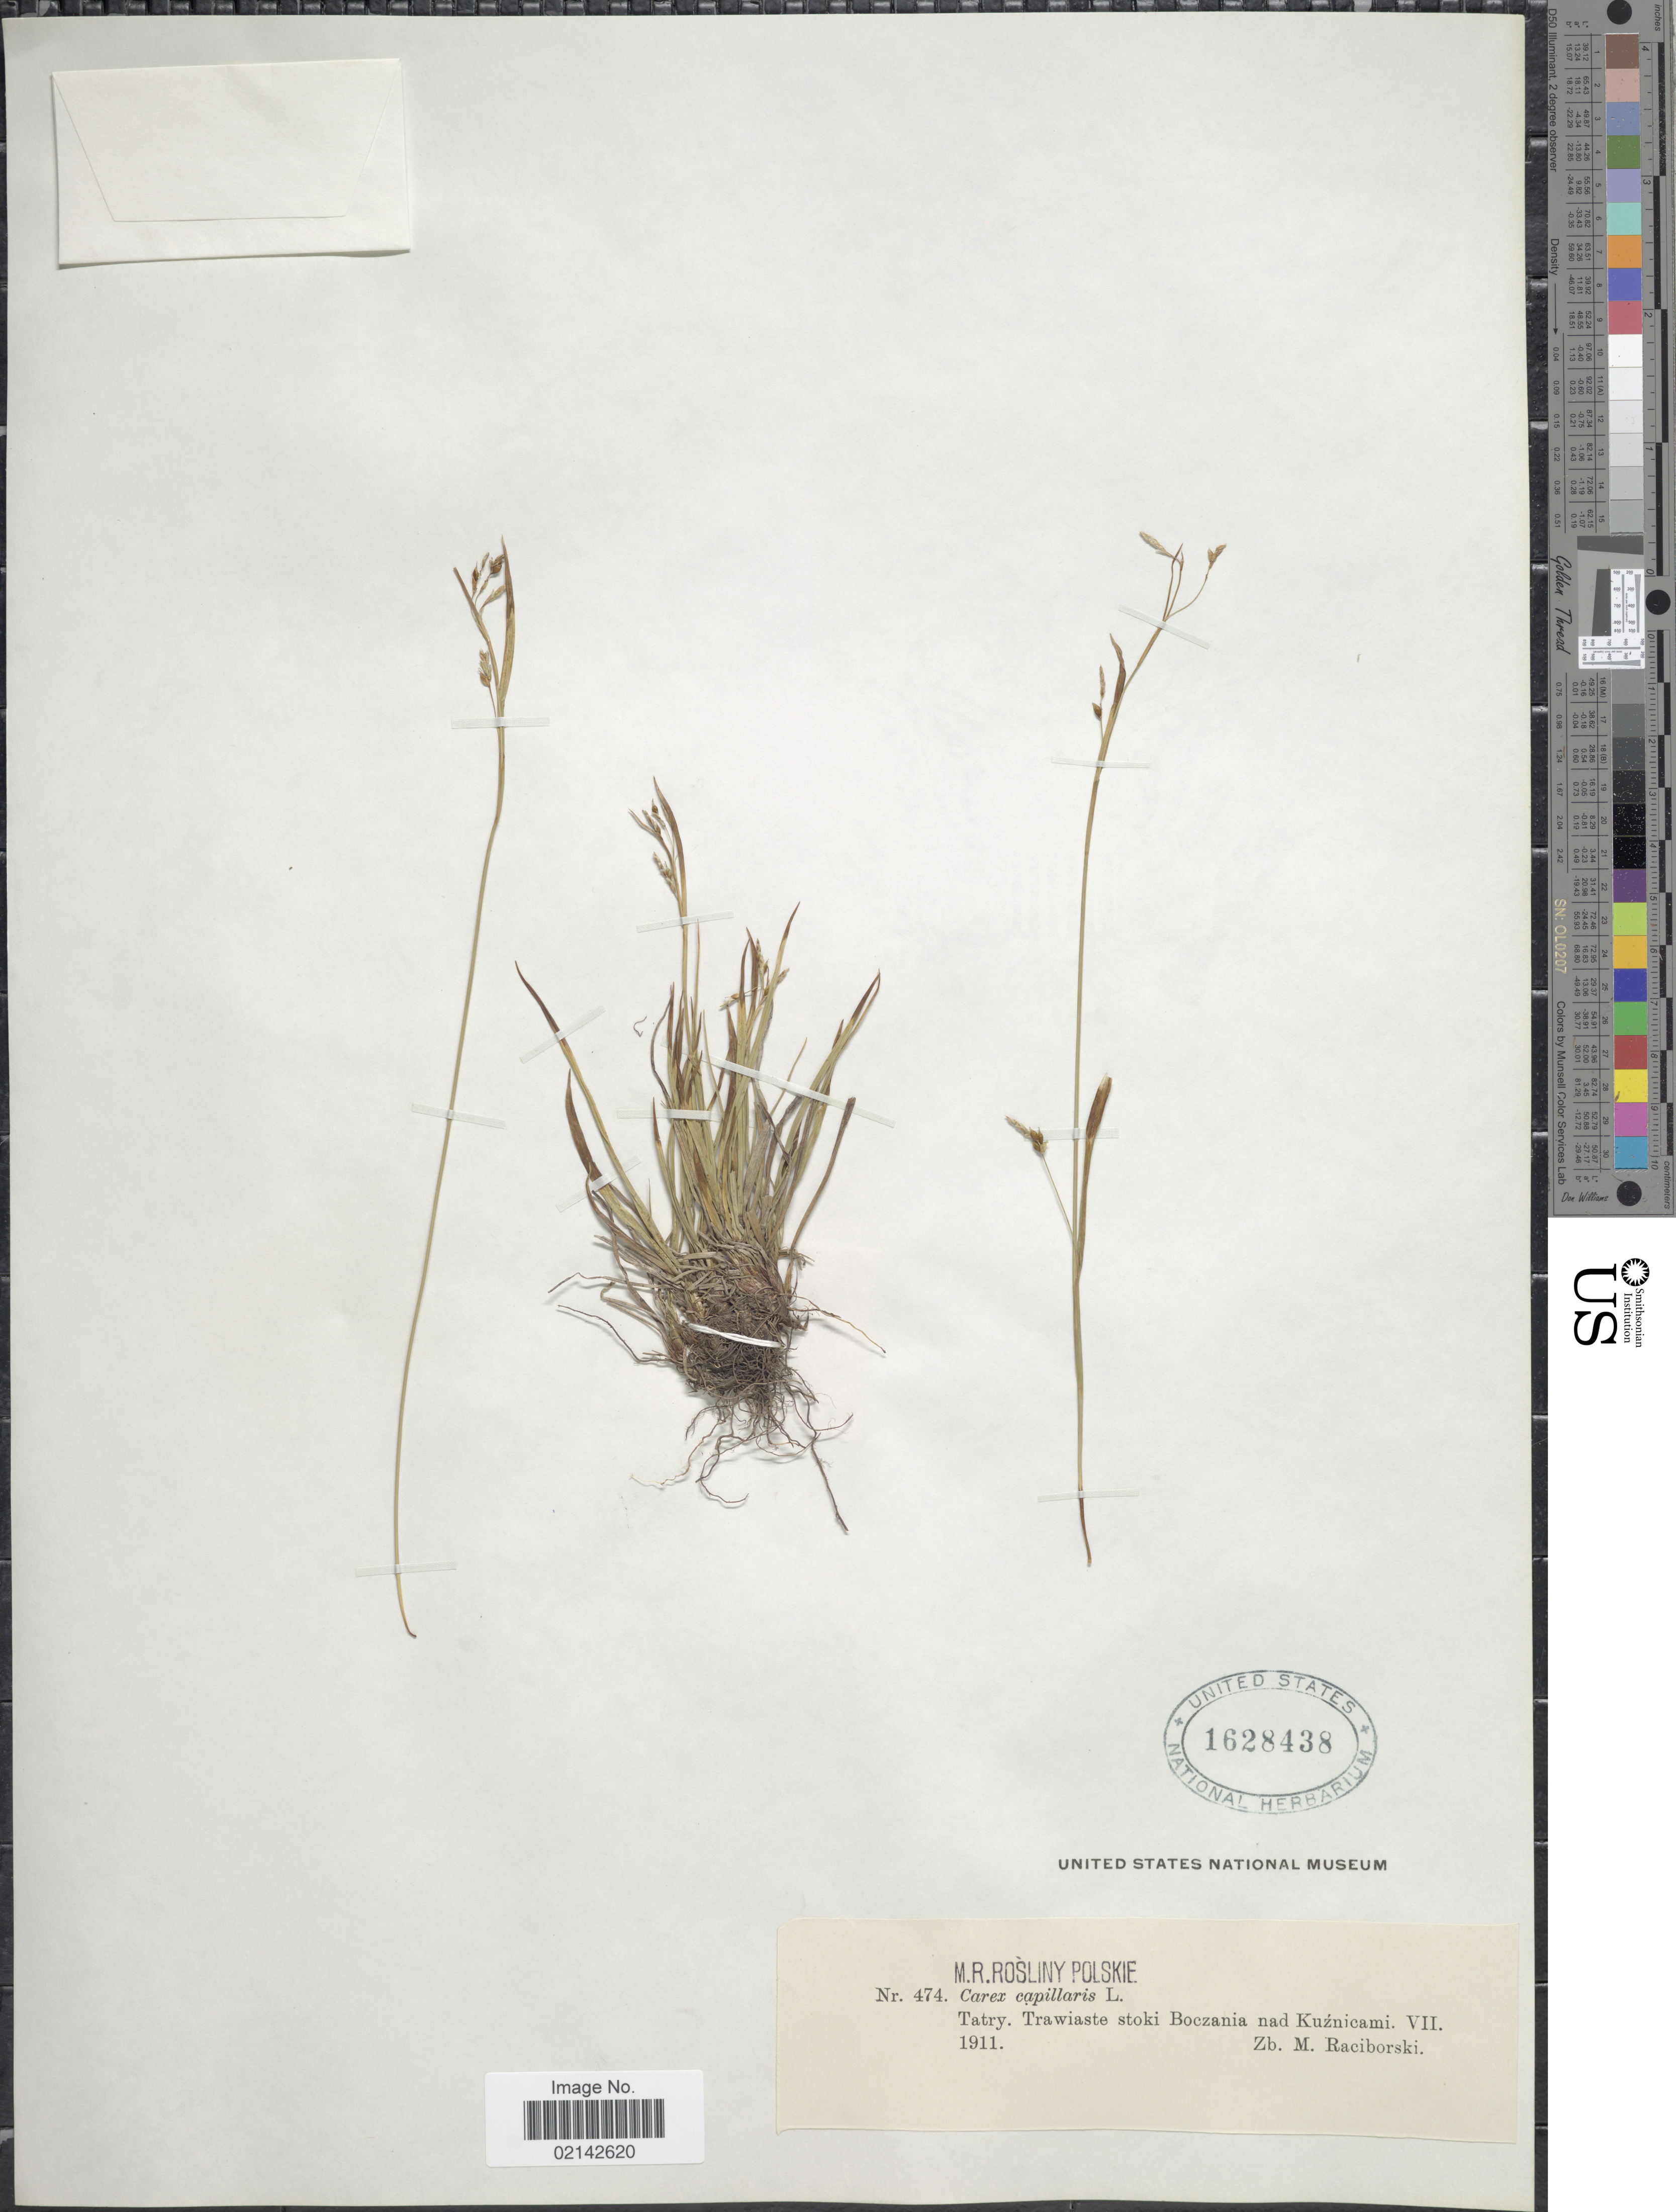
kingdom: Plantae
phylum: Tracheophyta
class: Liliopsida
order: Poales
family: Cyperaceae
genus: Carex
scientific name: Carex capillaris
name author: L.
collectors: M. Raciborski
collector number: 474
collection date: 1911-07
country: Poland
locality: Tatry, Trawiaste stoki Boczania nad Kuznicami.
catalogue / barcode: US 1628438